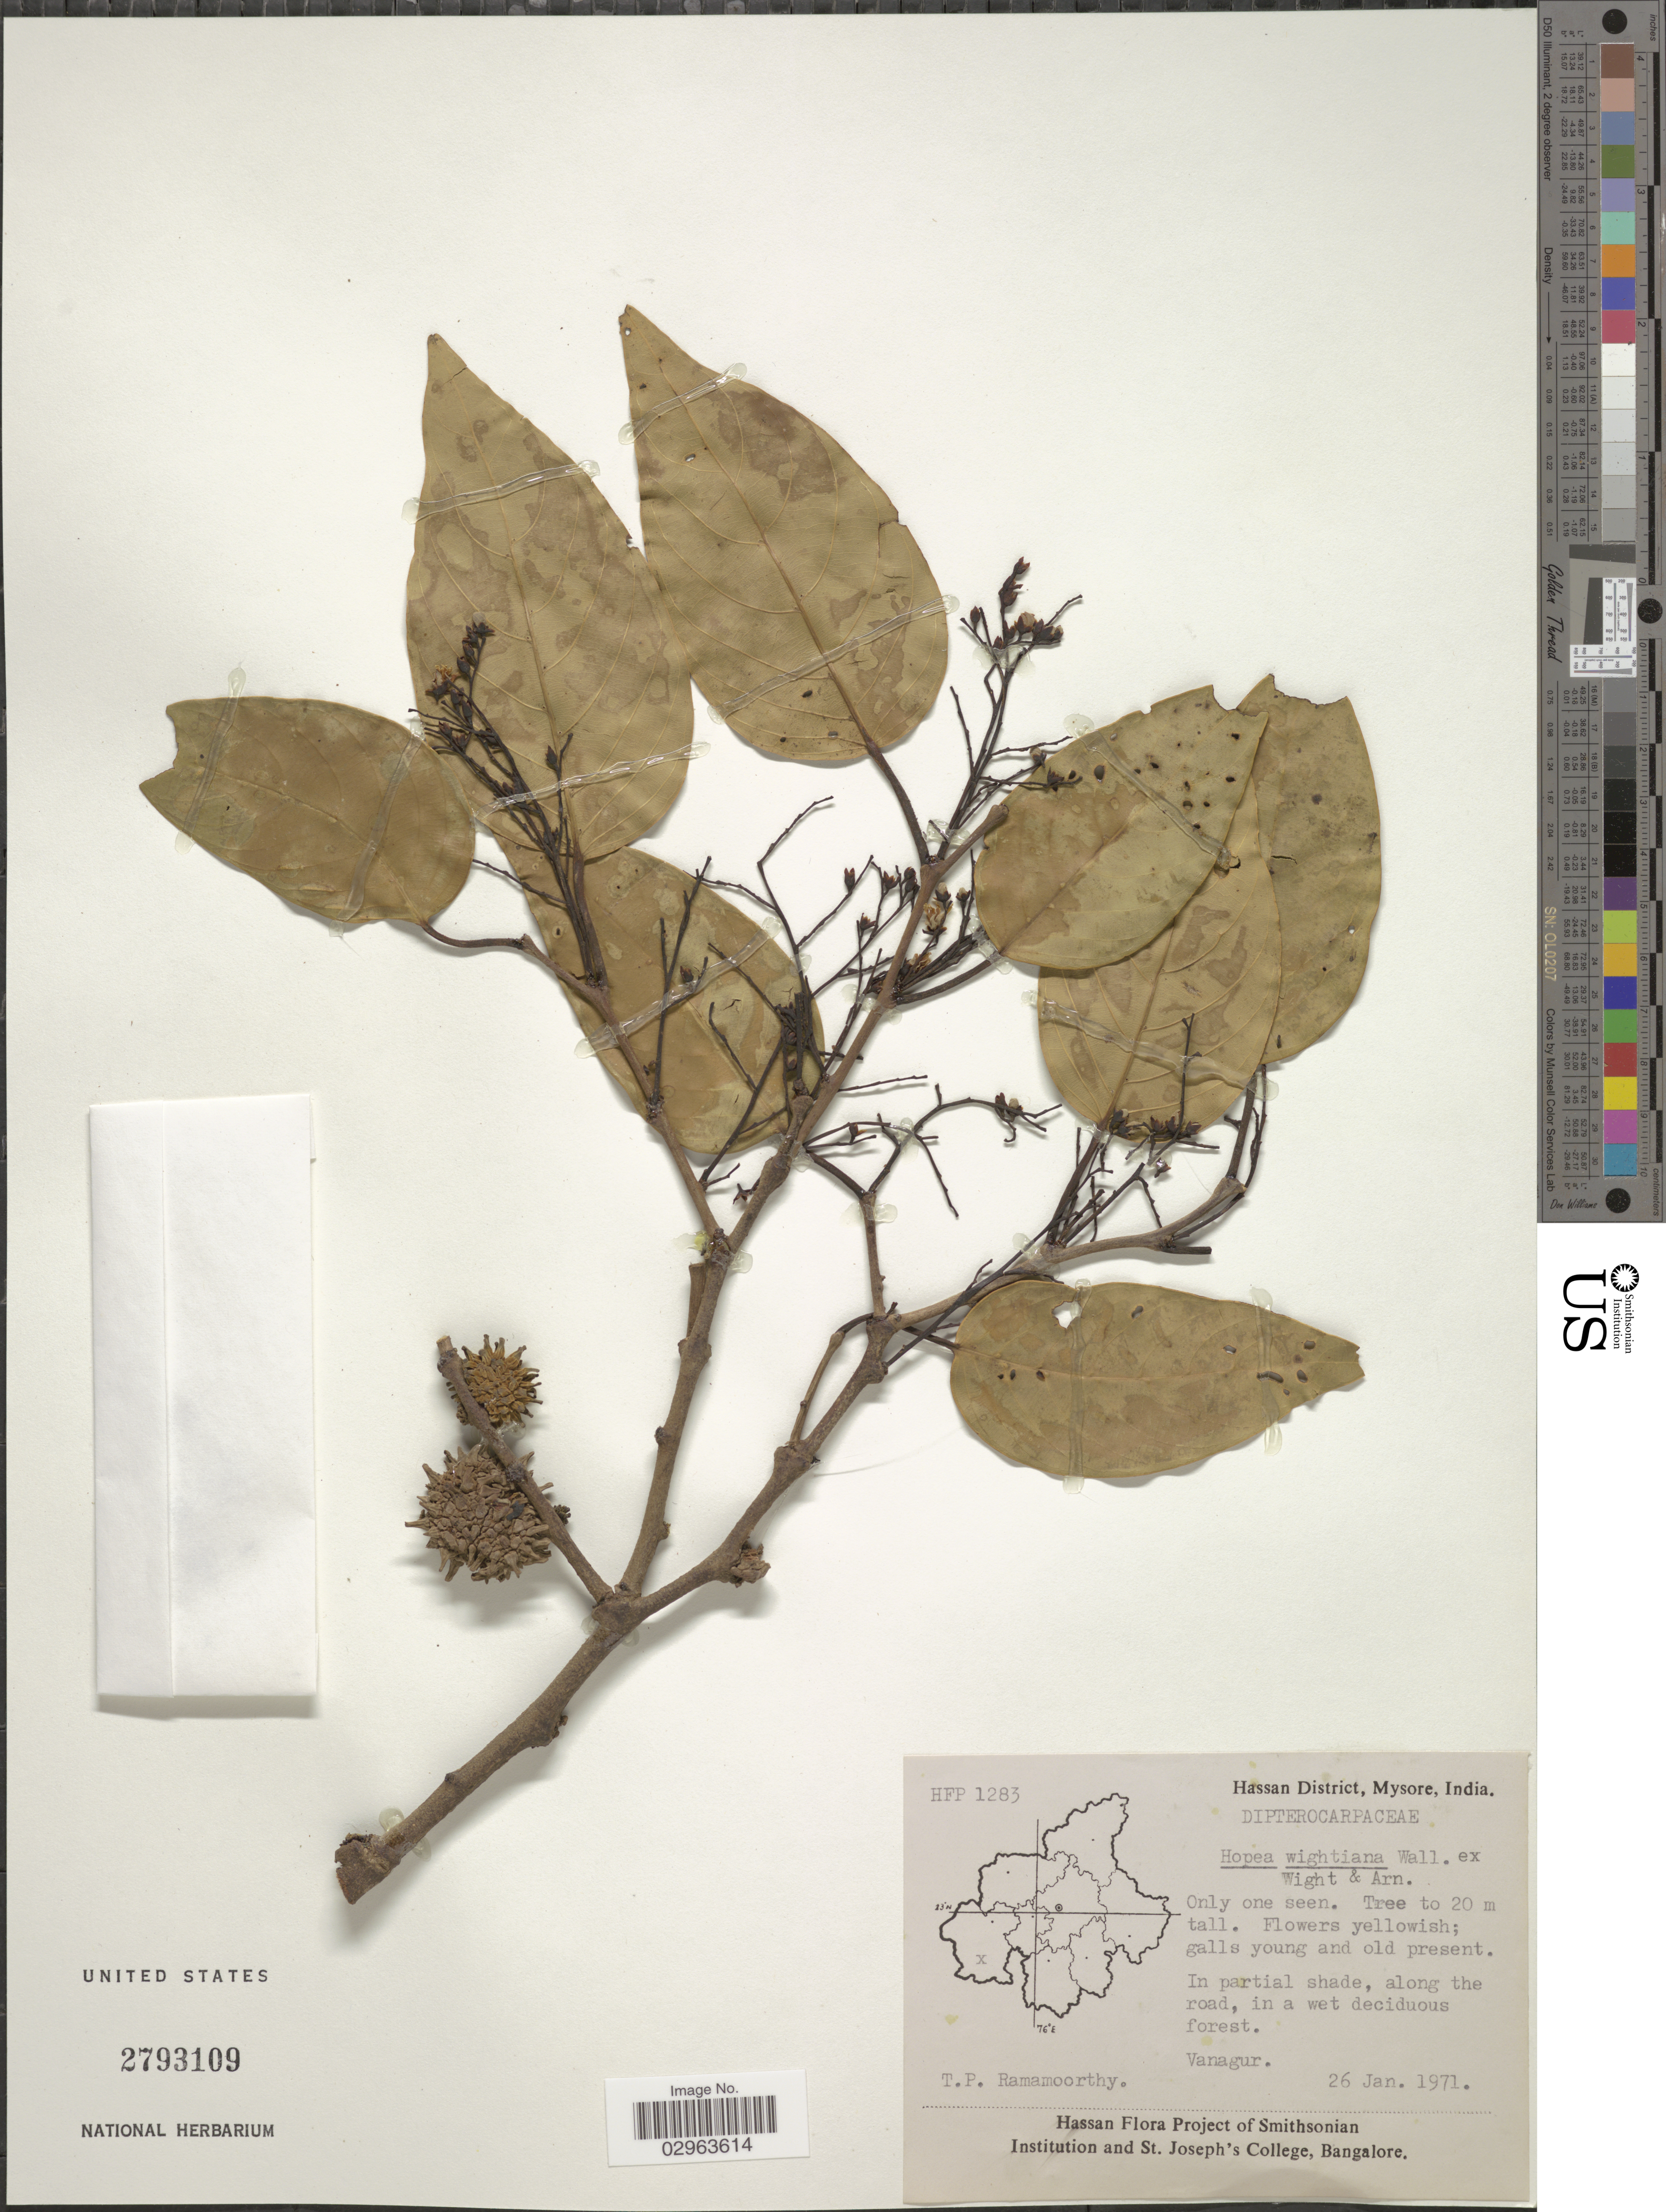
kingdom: Plantae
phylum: Tracheophyta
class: Magnoliopsida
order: Malvales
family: Dipterocarpaceae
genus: Hopea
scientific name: Hopea wightiana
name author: Miq. ex Dyer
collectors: T. P. Ramamoorthy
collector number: HFP1283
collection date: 1971-01-26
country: India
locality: Hassan District, Mysore. Vanagur.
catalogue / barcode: US 2793109